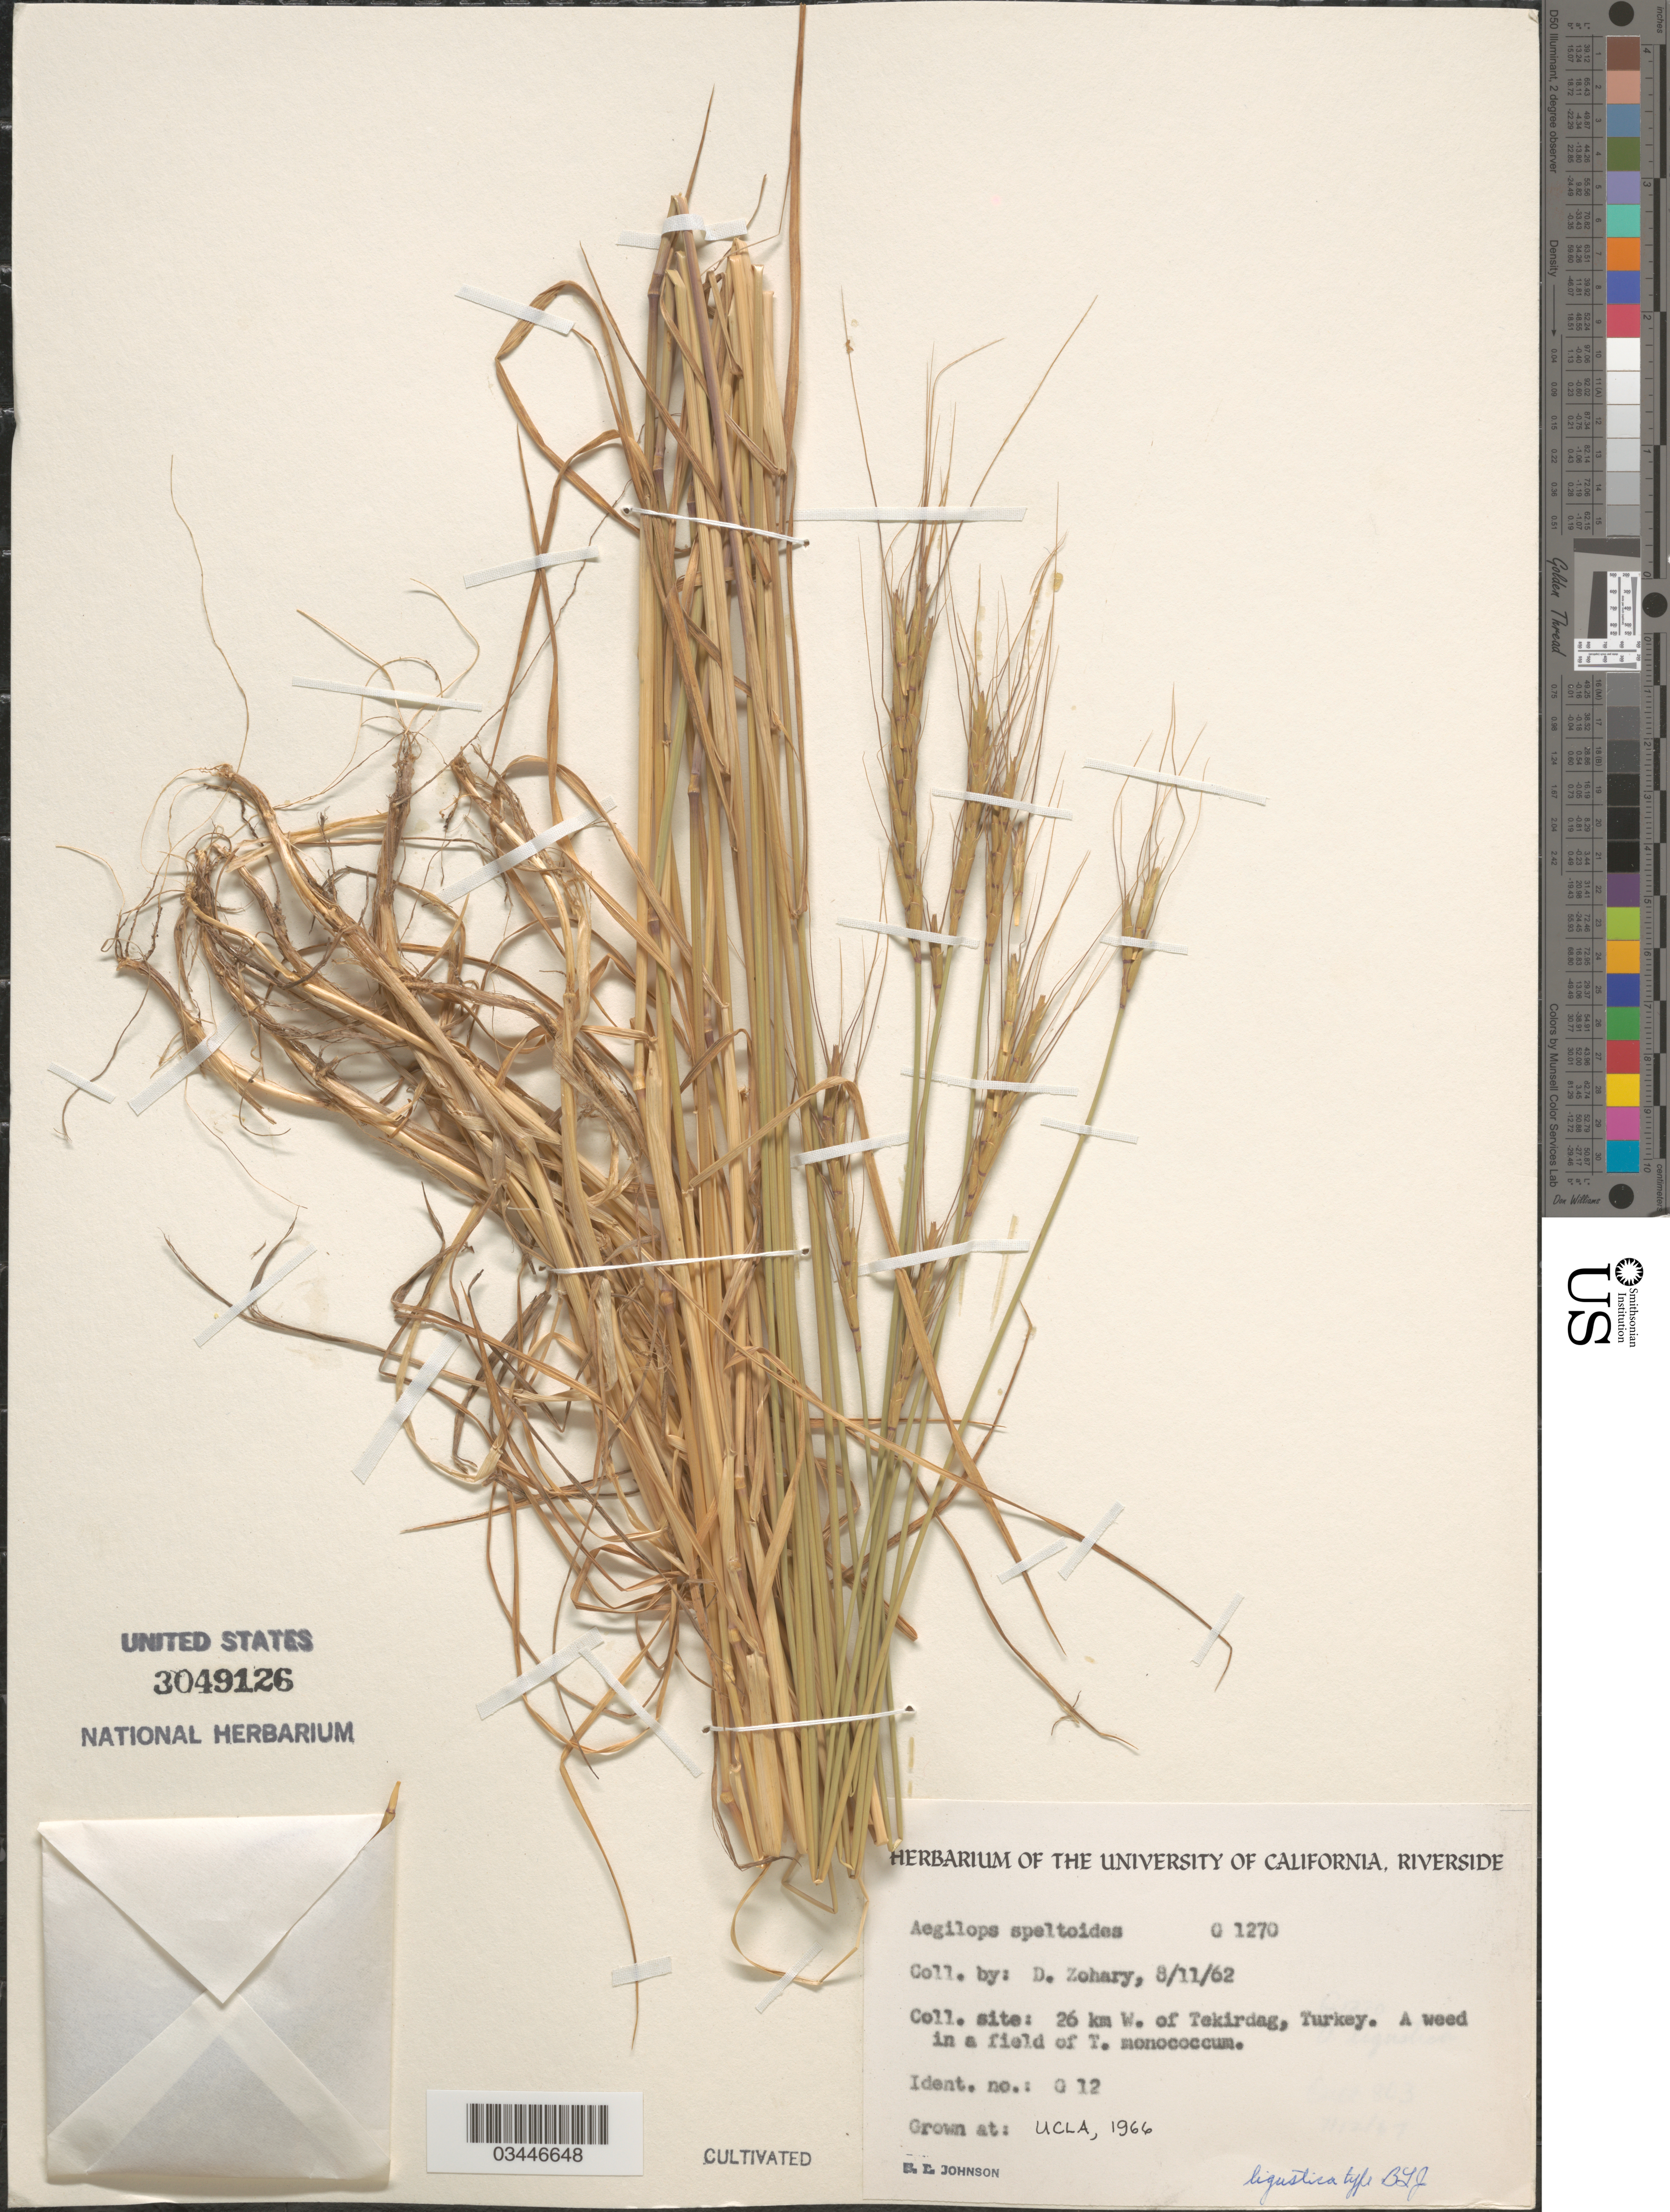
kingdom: Plantae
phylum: Tracheophyta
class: Liliopsida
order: Poales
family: Poaceae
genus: Aegilops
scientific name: Aegilops speltoides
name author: Tausch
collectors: B. Johnson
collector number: G1270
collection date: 1966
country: United States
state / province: California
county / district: Los Angeles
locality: UCLA.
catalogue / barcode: US 3049126